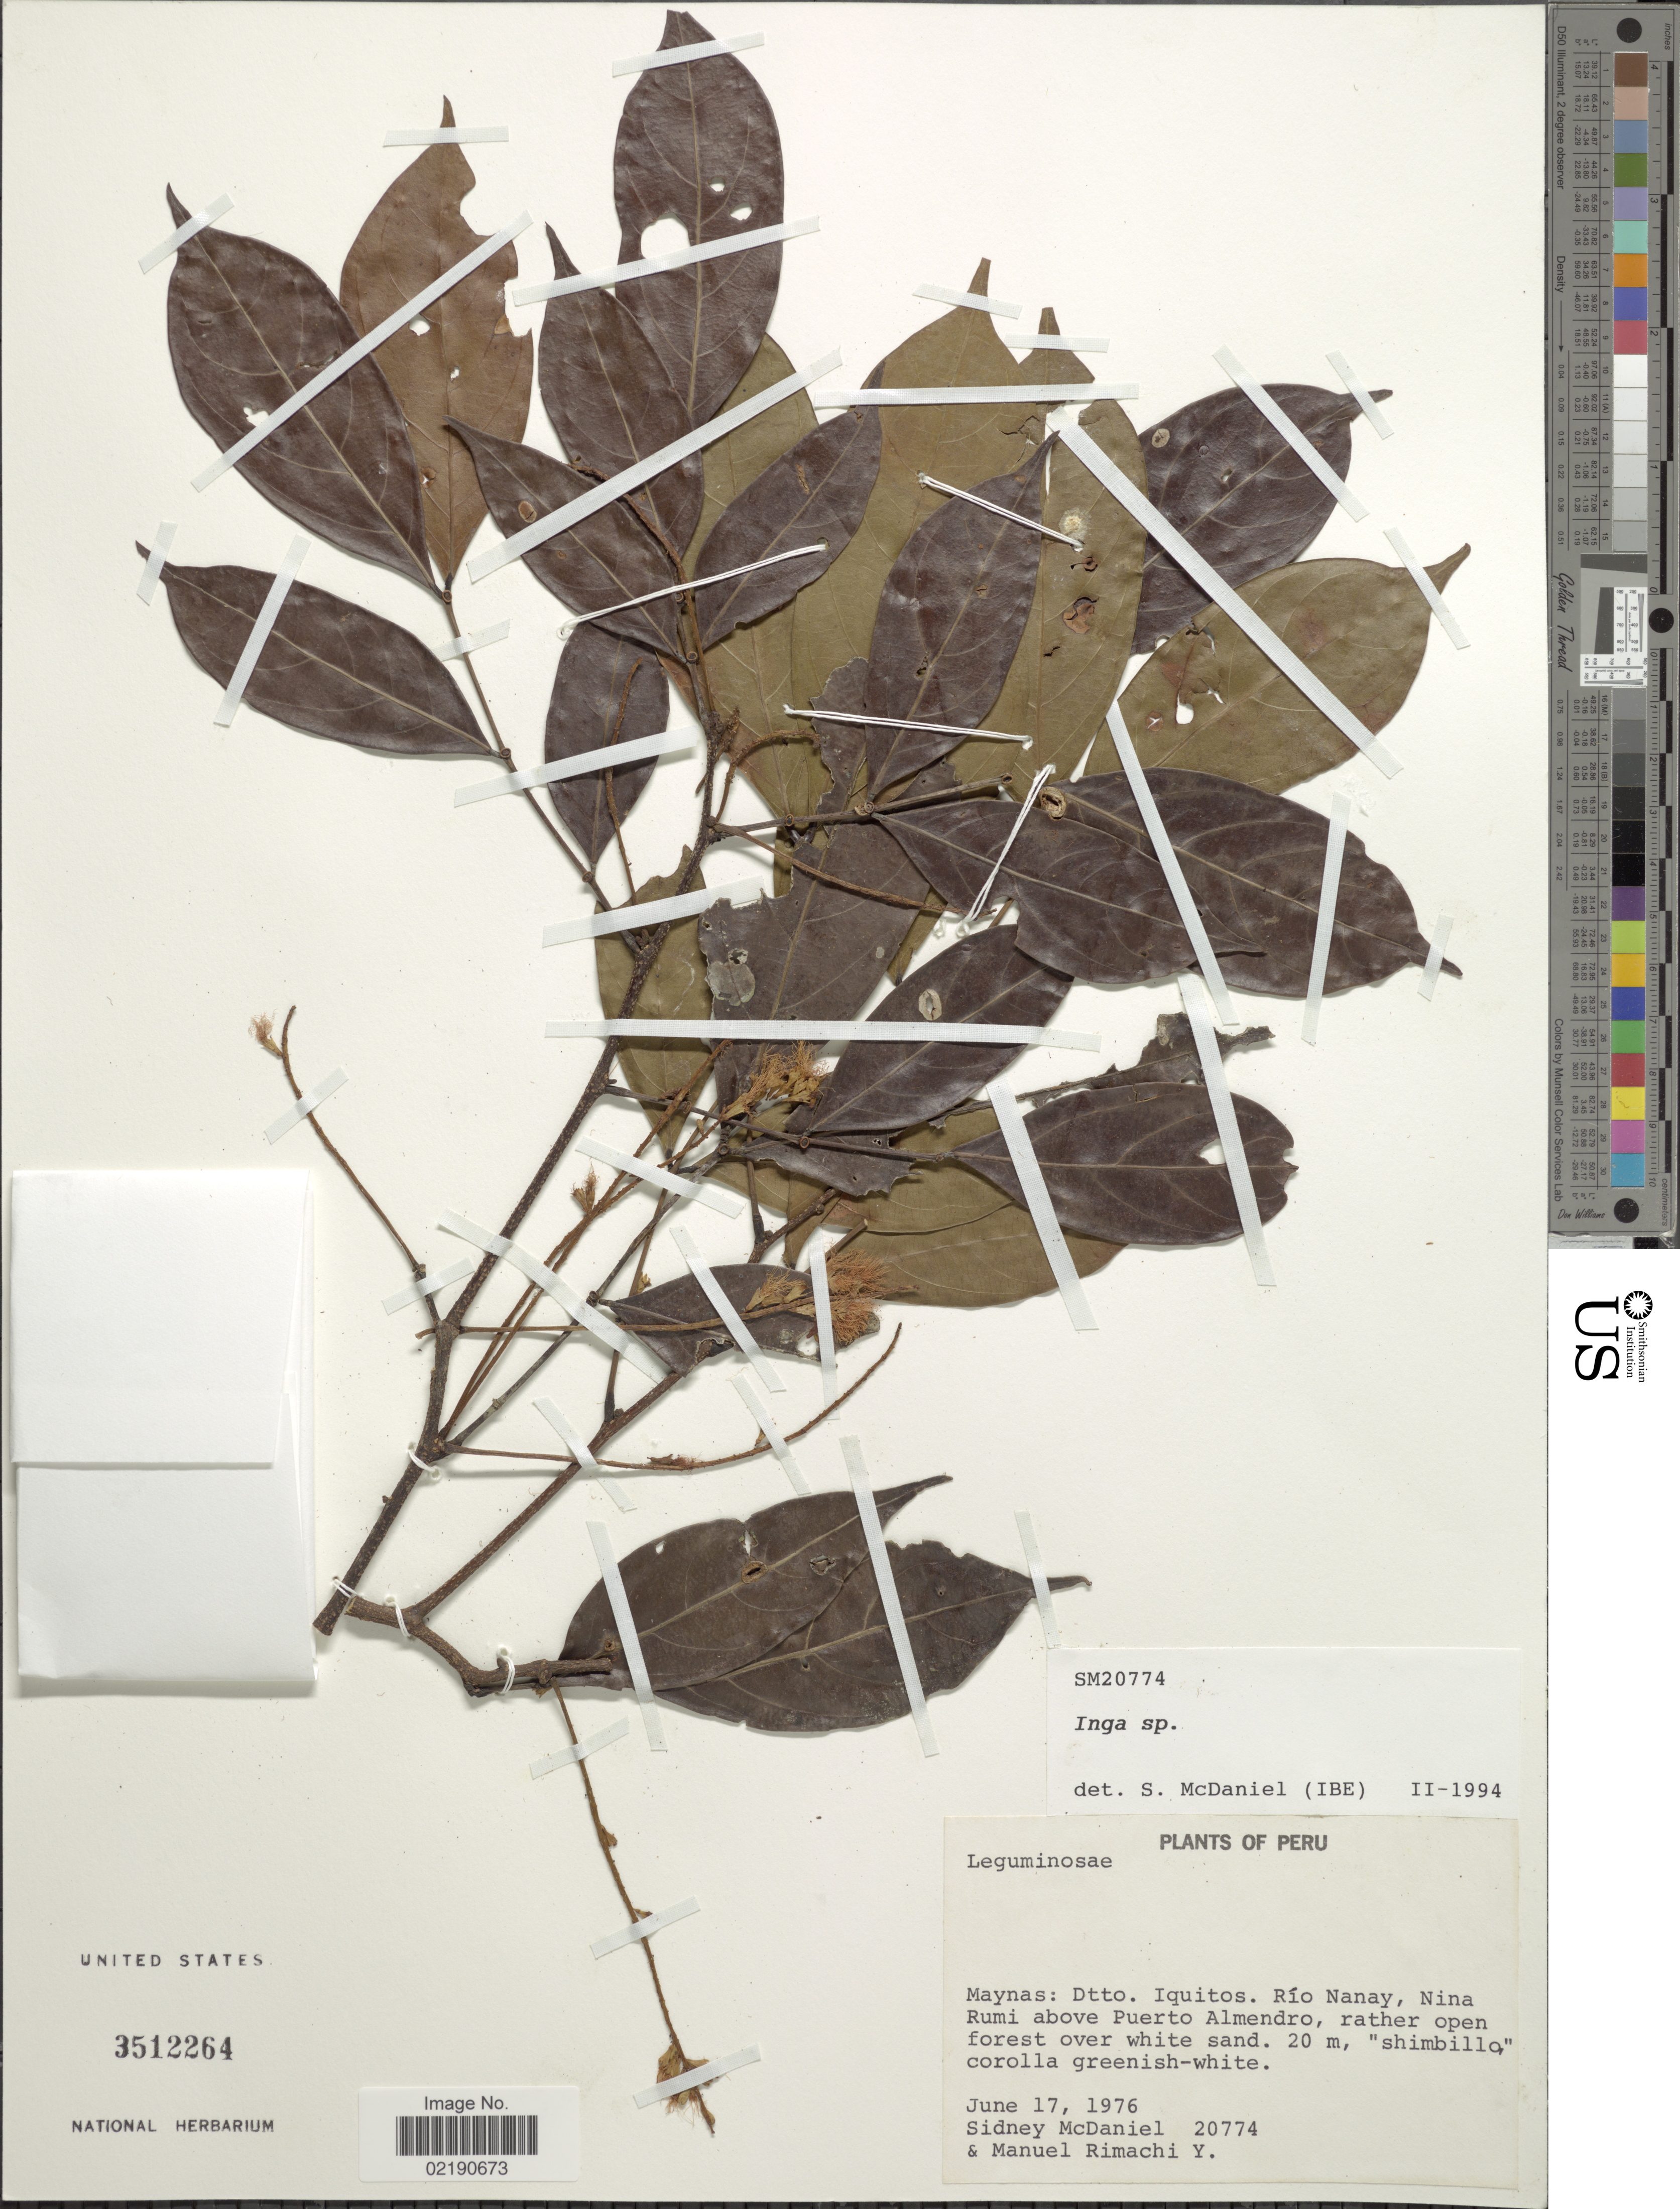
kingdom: Plantae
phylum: Tracheophyta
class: Magnoliopsida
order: Fabales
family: Fabaceae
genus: Inga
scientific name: Inga sp.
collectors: S. McDaniel & M. Rimachi Y.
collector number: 20774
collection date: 1976-06-17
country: Peru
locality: Maynas, Dtto. Iquitos, Rio Nanay, Nina Rumi above Puerto Almendro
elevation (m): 20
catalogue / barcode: US 3512264